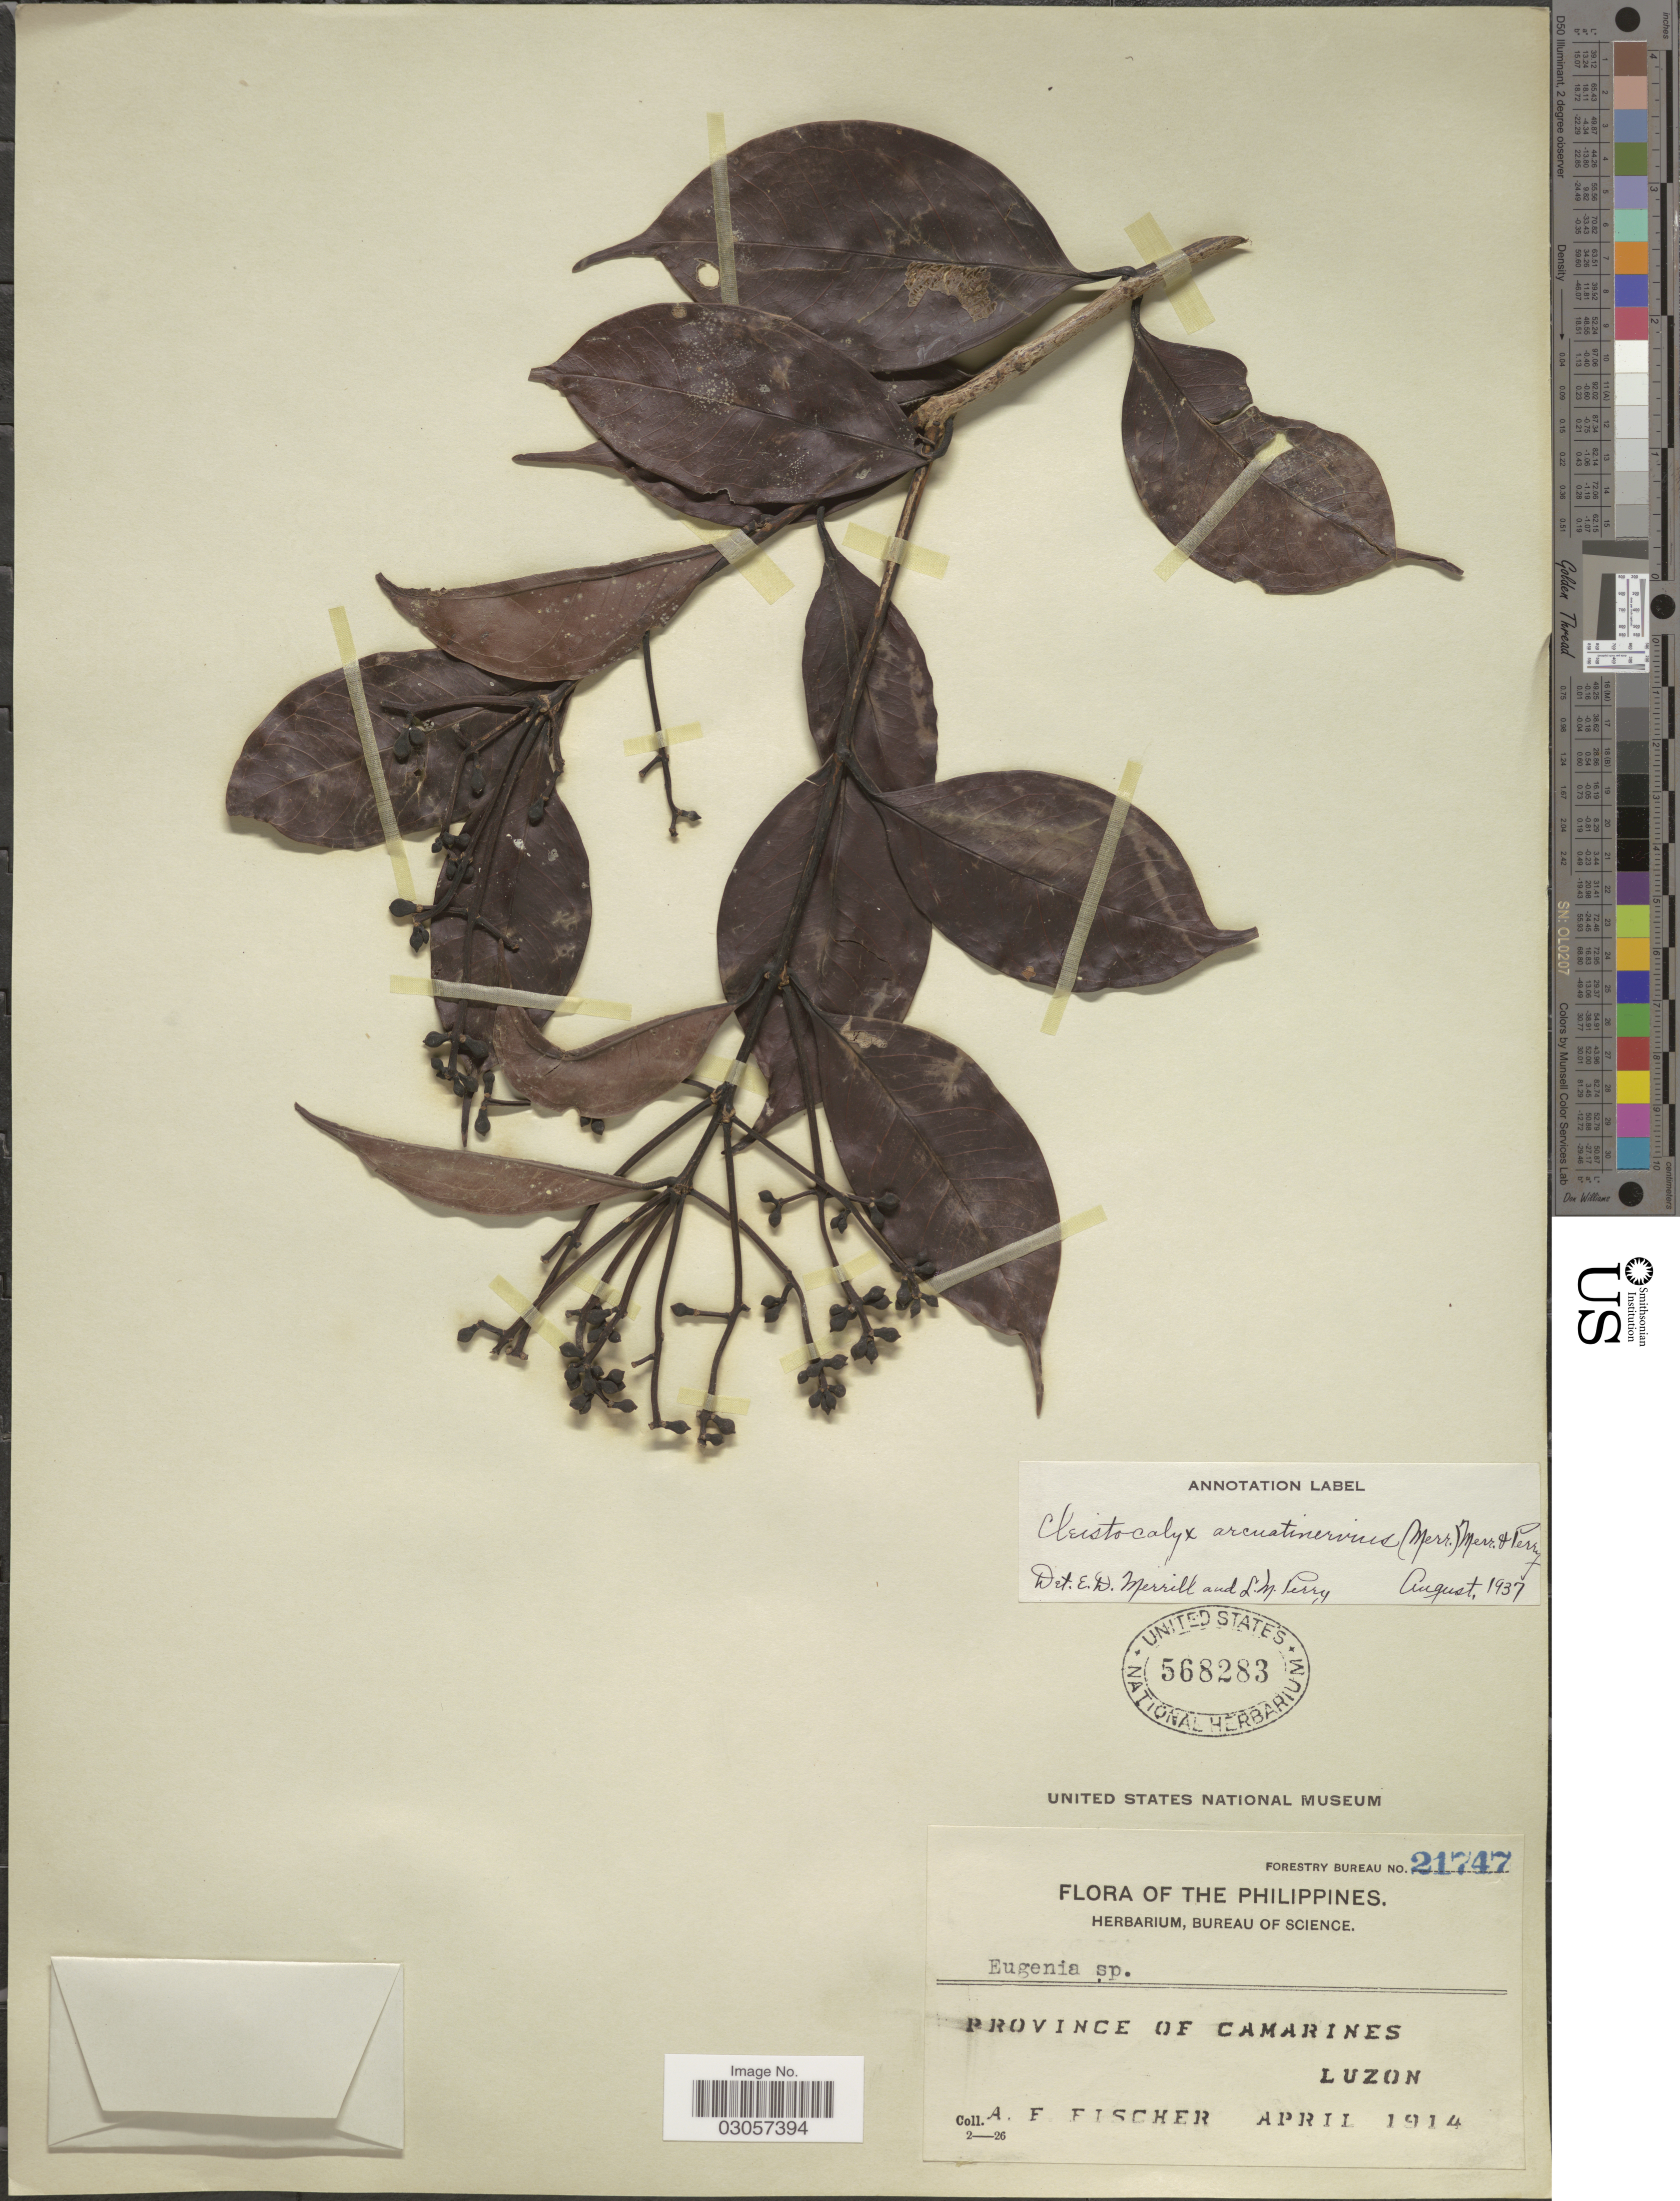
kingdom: Plantae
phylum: Tracheophyta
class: Magnoliopsida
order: Myrtales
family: Myrtaceae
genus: Syzygium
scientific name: Syzygium arcuatinervium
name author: (Merr.) Craven & Biffin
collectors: A. F. Fischer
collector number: Forestry Bureau 21747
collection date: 1914-04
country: Philippines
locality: Province of Camarines, Luzon.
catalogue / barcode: US 568283